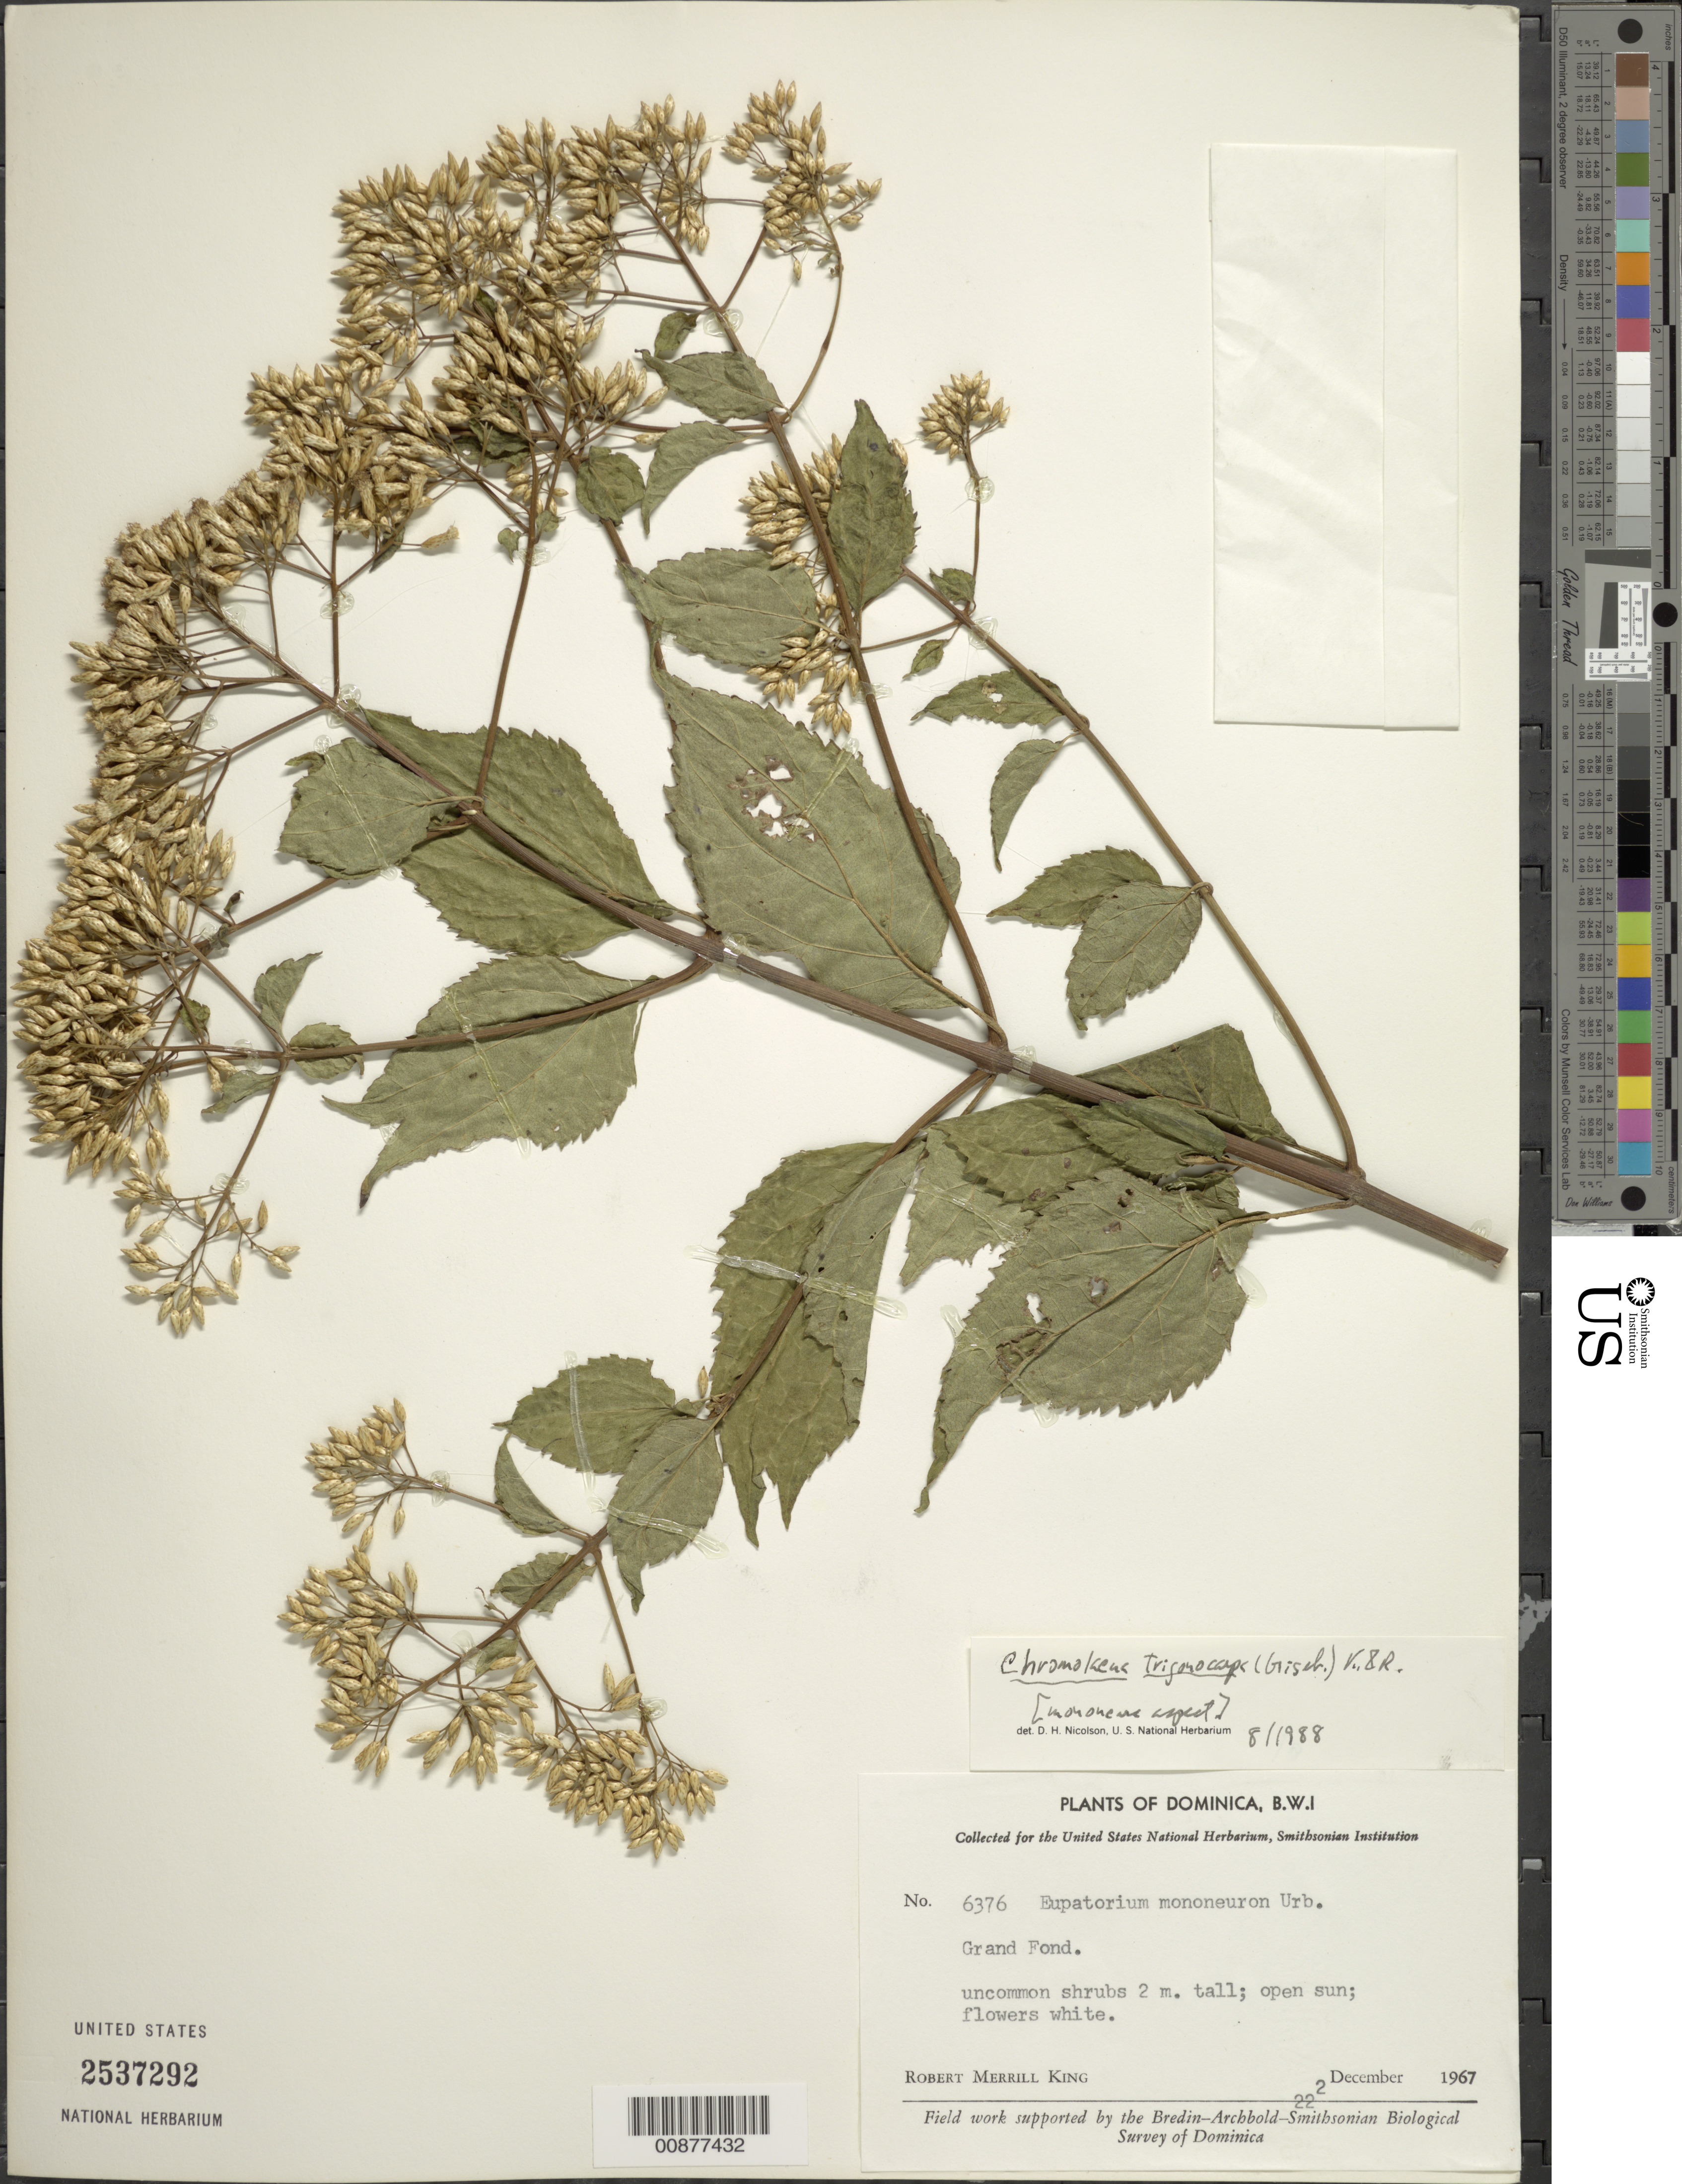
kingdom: Plantae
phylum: Tracheophyta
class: Magnoliopsida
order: Asterales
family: Asteraceae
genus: Chromolaena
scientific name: Chromolaena trigonocarpa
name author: (Griseb.) R.M. King & H. Rob.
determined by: Nicolson, Dan H.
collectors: R. M. King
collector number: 6376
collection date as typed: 22 Dec 1967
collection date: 1967-12-22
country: Dominica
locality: Grand Fond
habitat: Open sun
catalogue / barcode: US 2537292